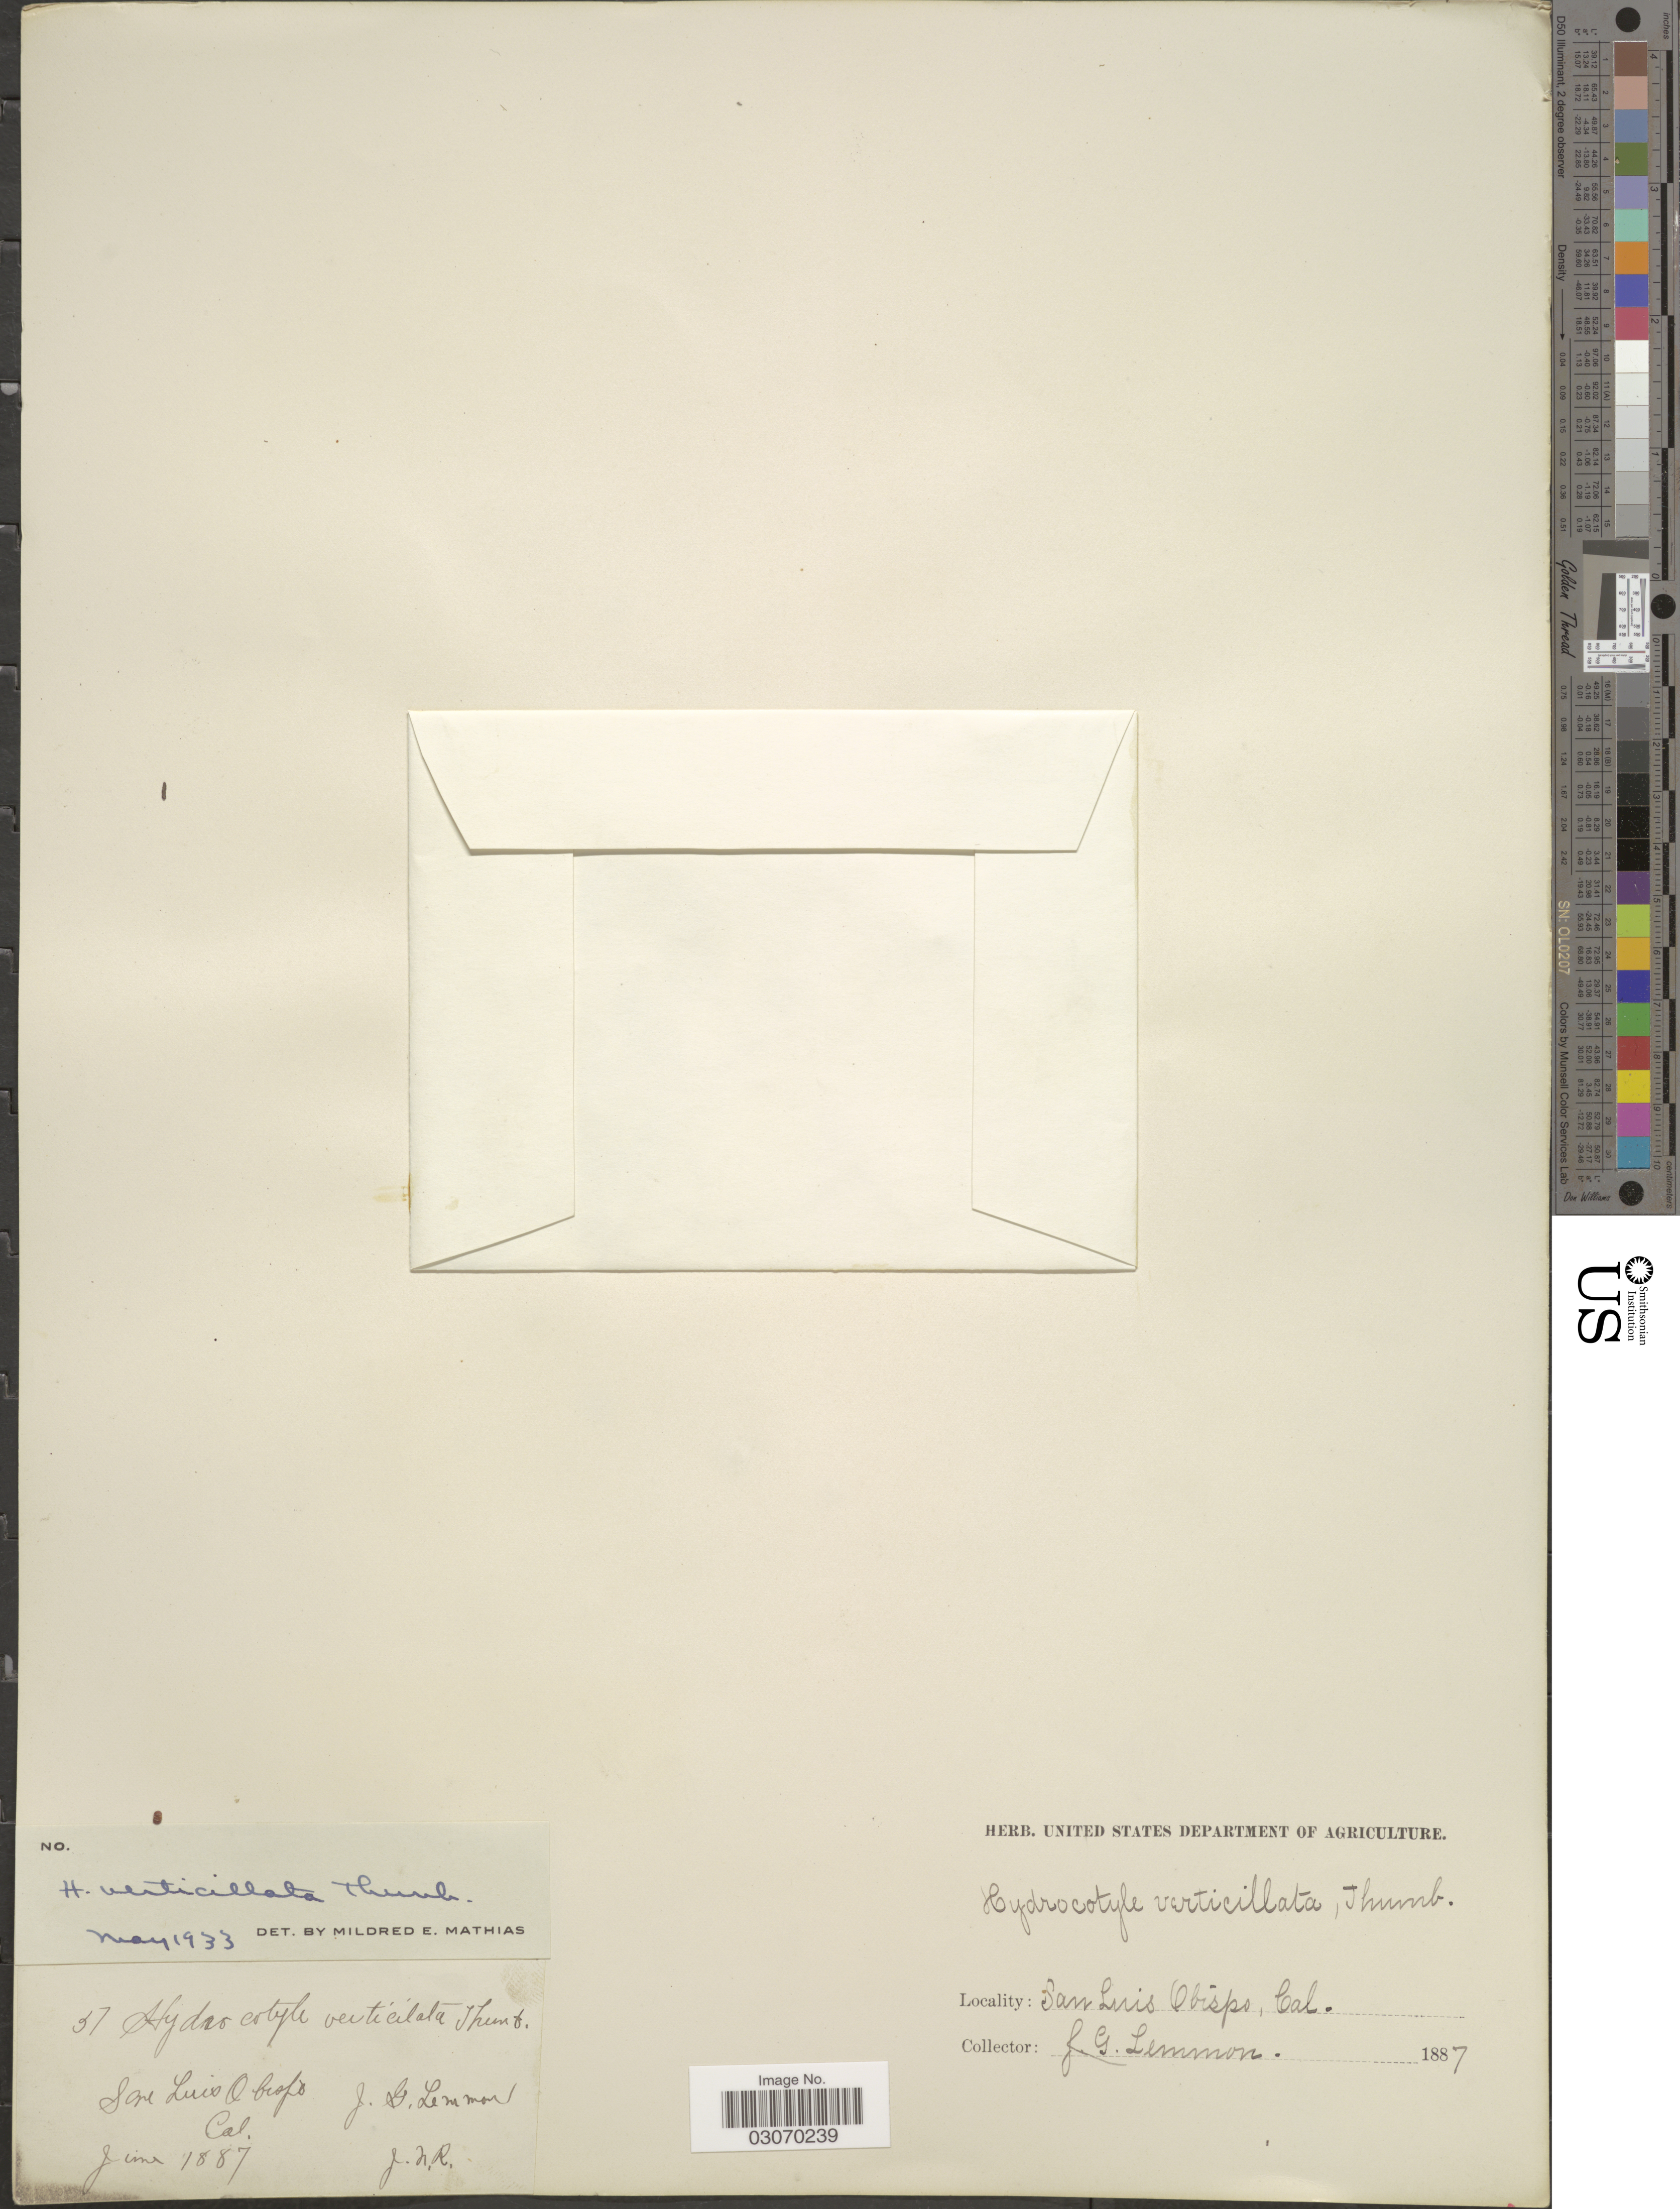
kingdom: Plantae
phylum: Tracheophyta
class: Magnoliopsida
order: Apiales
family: Araliaceae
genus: Hydrocotyle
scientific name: Hydrocotyle verticillata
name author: Thunb.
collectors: J. Lemmon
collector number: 37*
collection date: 1887-06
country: United States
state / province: California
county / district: San Luis Obispo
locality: San Luis Obispo, Cal.